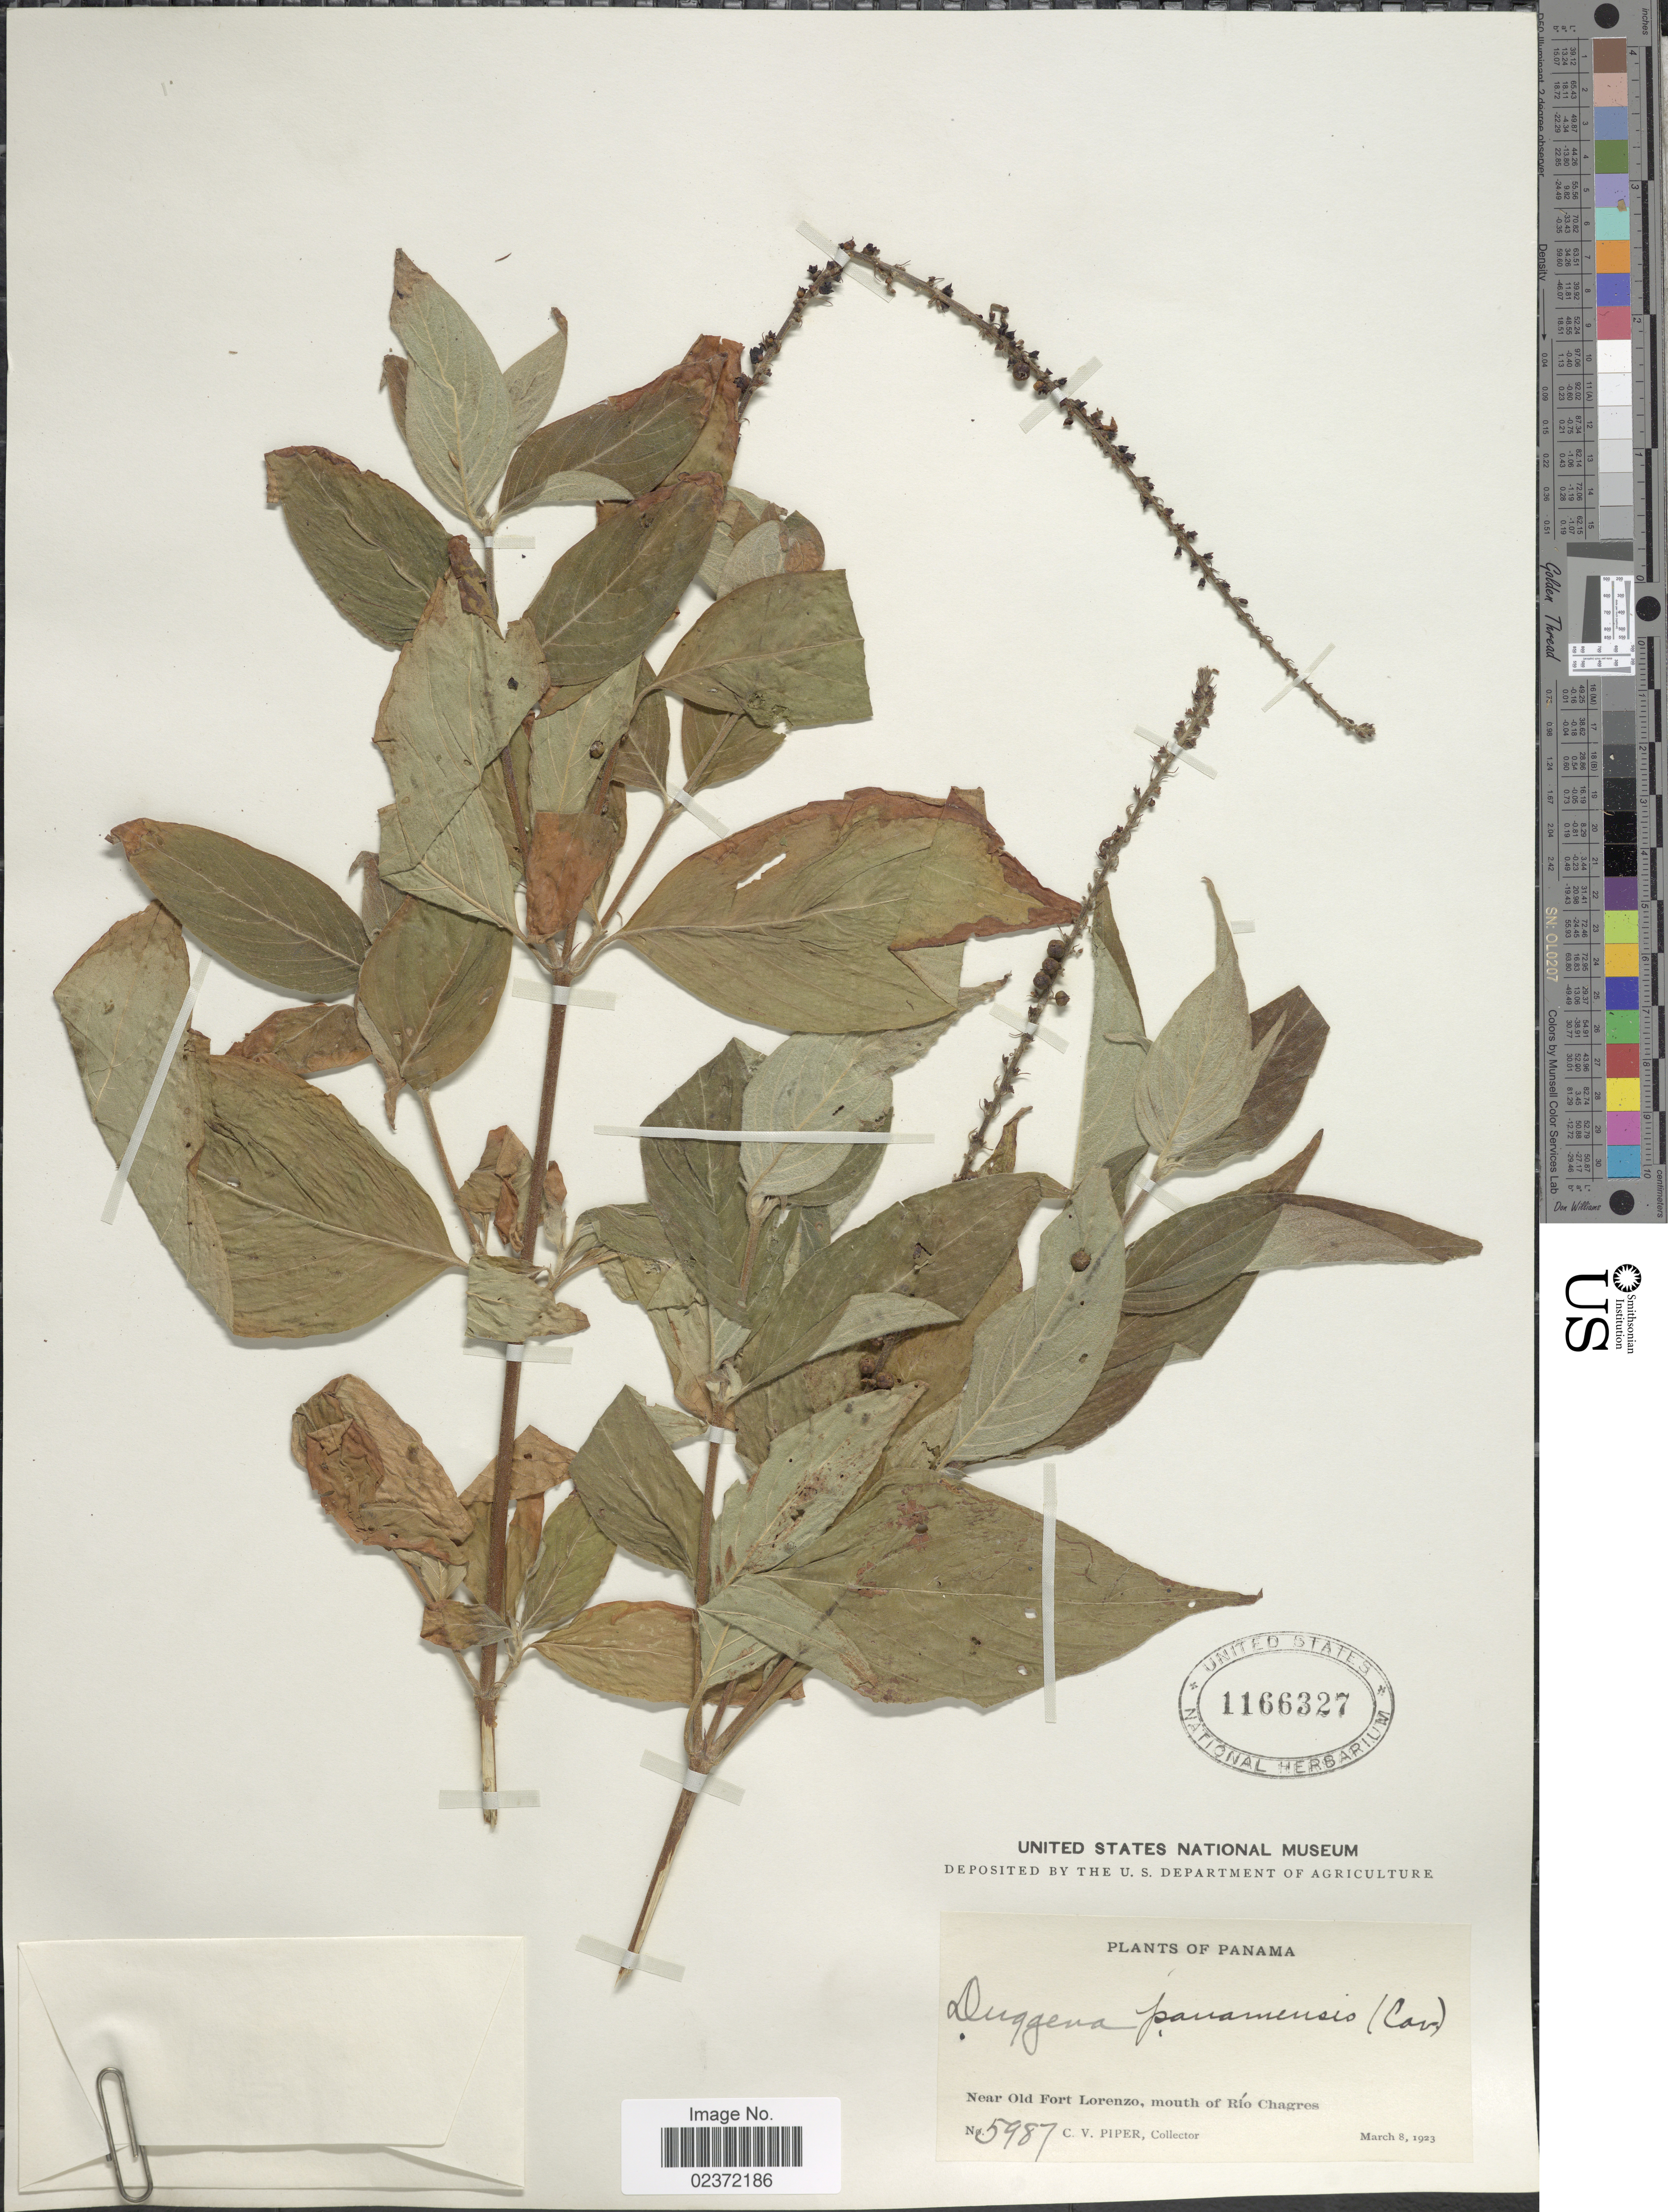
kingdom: Plantae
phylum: Tracheophyta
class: Magnoliopsida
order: Gentianales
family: Rubiaceae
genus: Gonzalagunia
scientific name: Gonzalagunia panamensis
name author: (Cav.) K. Schum.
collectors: C. V. Piper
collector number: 5987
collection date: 1923-03-08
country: Panama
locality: Near Old Fort Lorenzo, mouth of Rio Chagres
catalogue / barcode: US 1166327